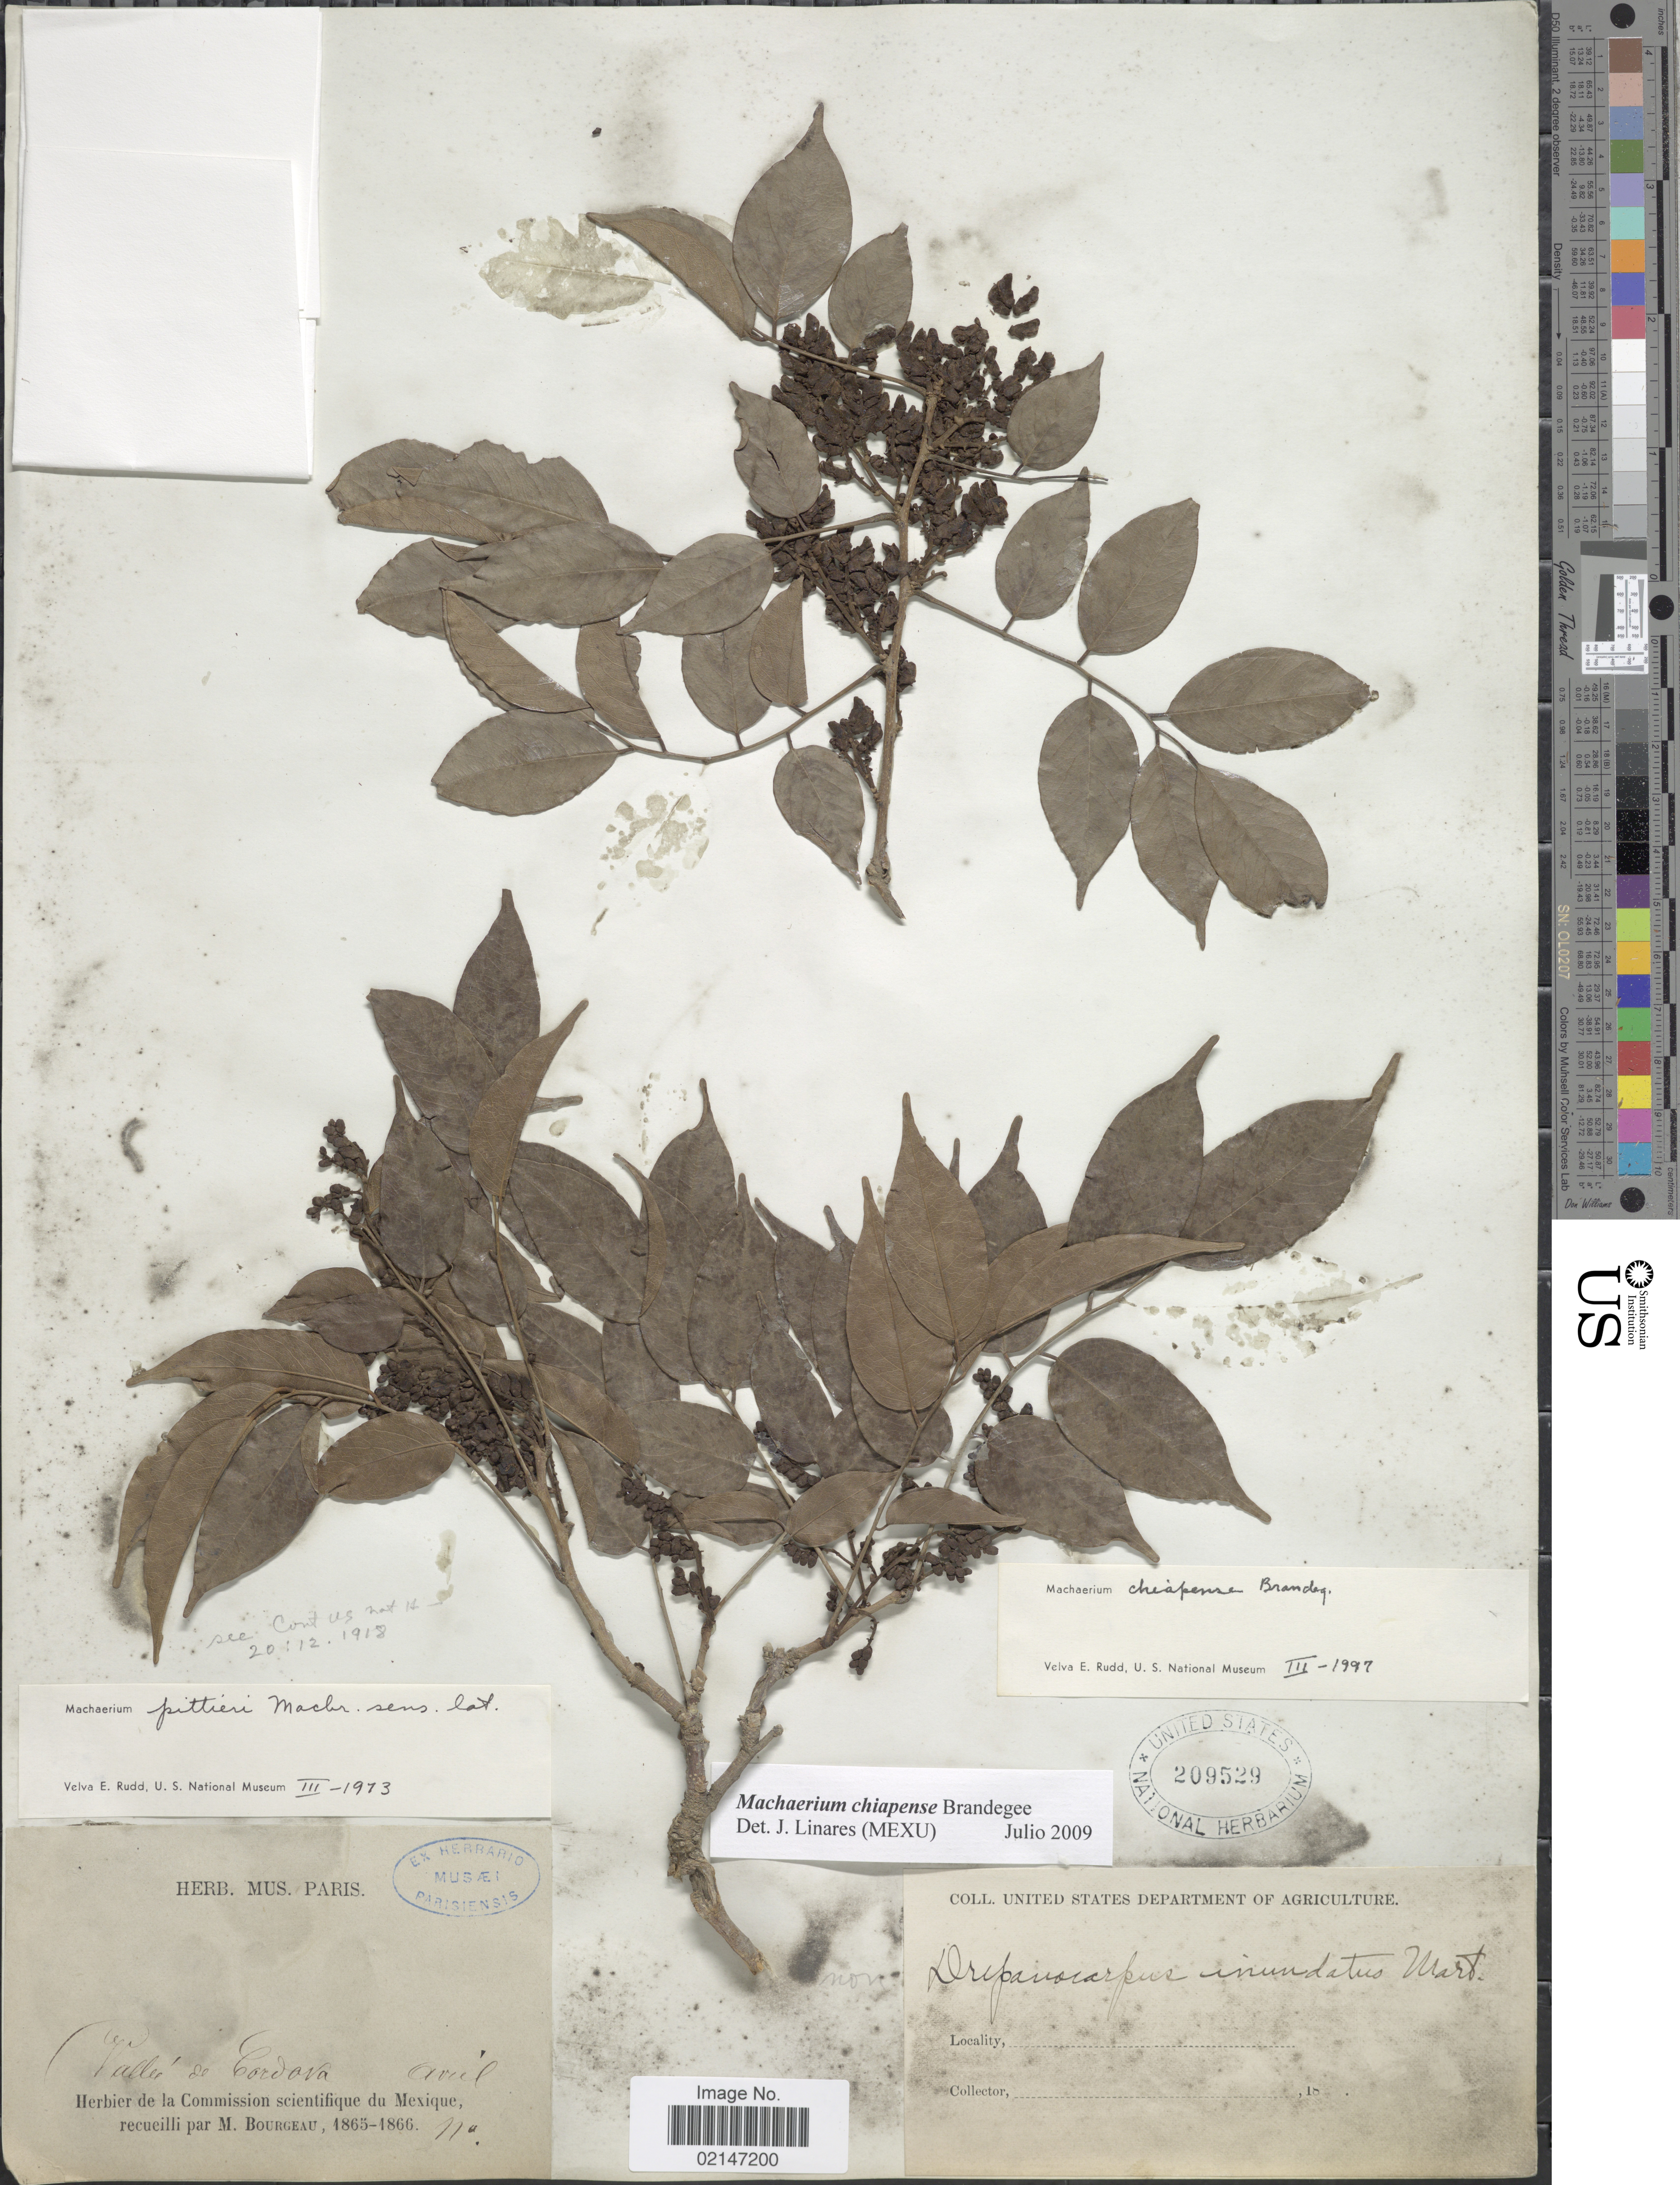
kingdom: Plantae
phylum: Tracheophyta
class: Magnoliopsida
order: Fabales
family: Fabaceae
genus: Machaerium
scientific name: Machaerium chiapense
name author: T.S. Brandg.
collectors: M. Bourgeau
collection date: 1865-04/1866-04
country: Mexico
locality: Valleé de Cordava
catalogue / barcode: US 209529